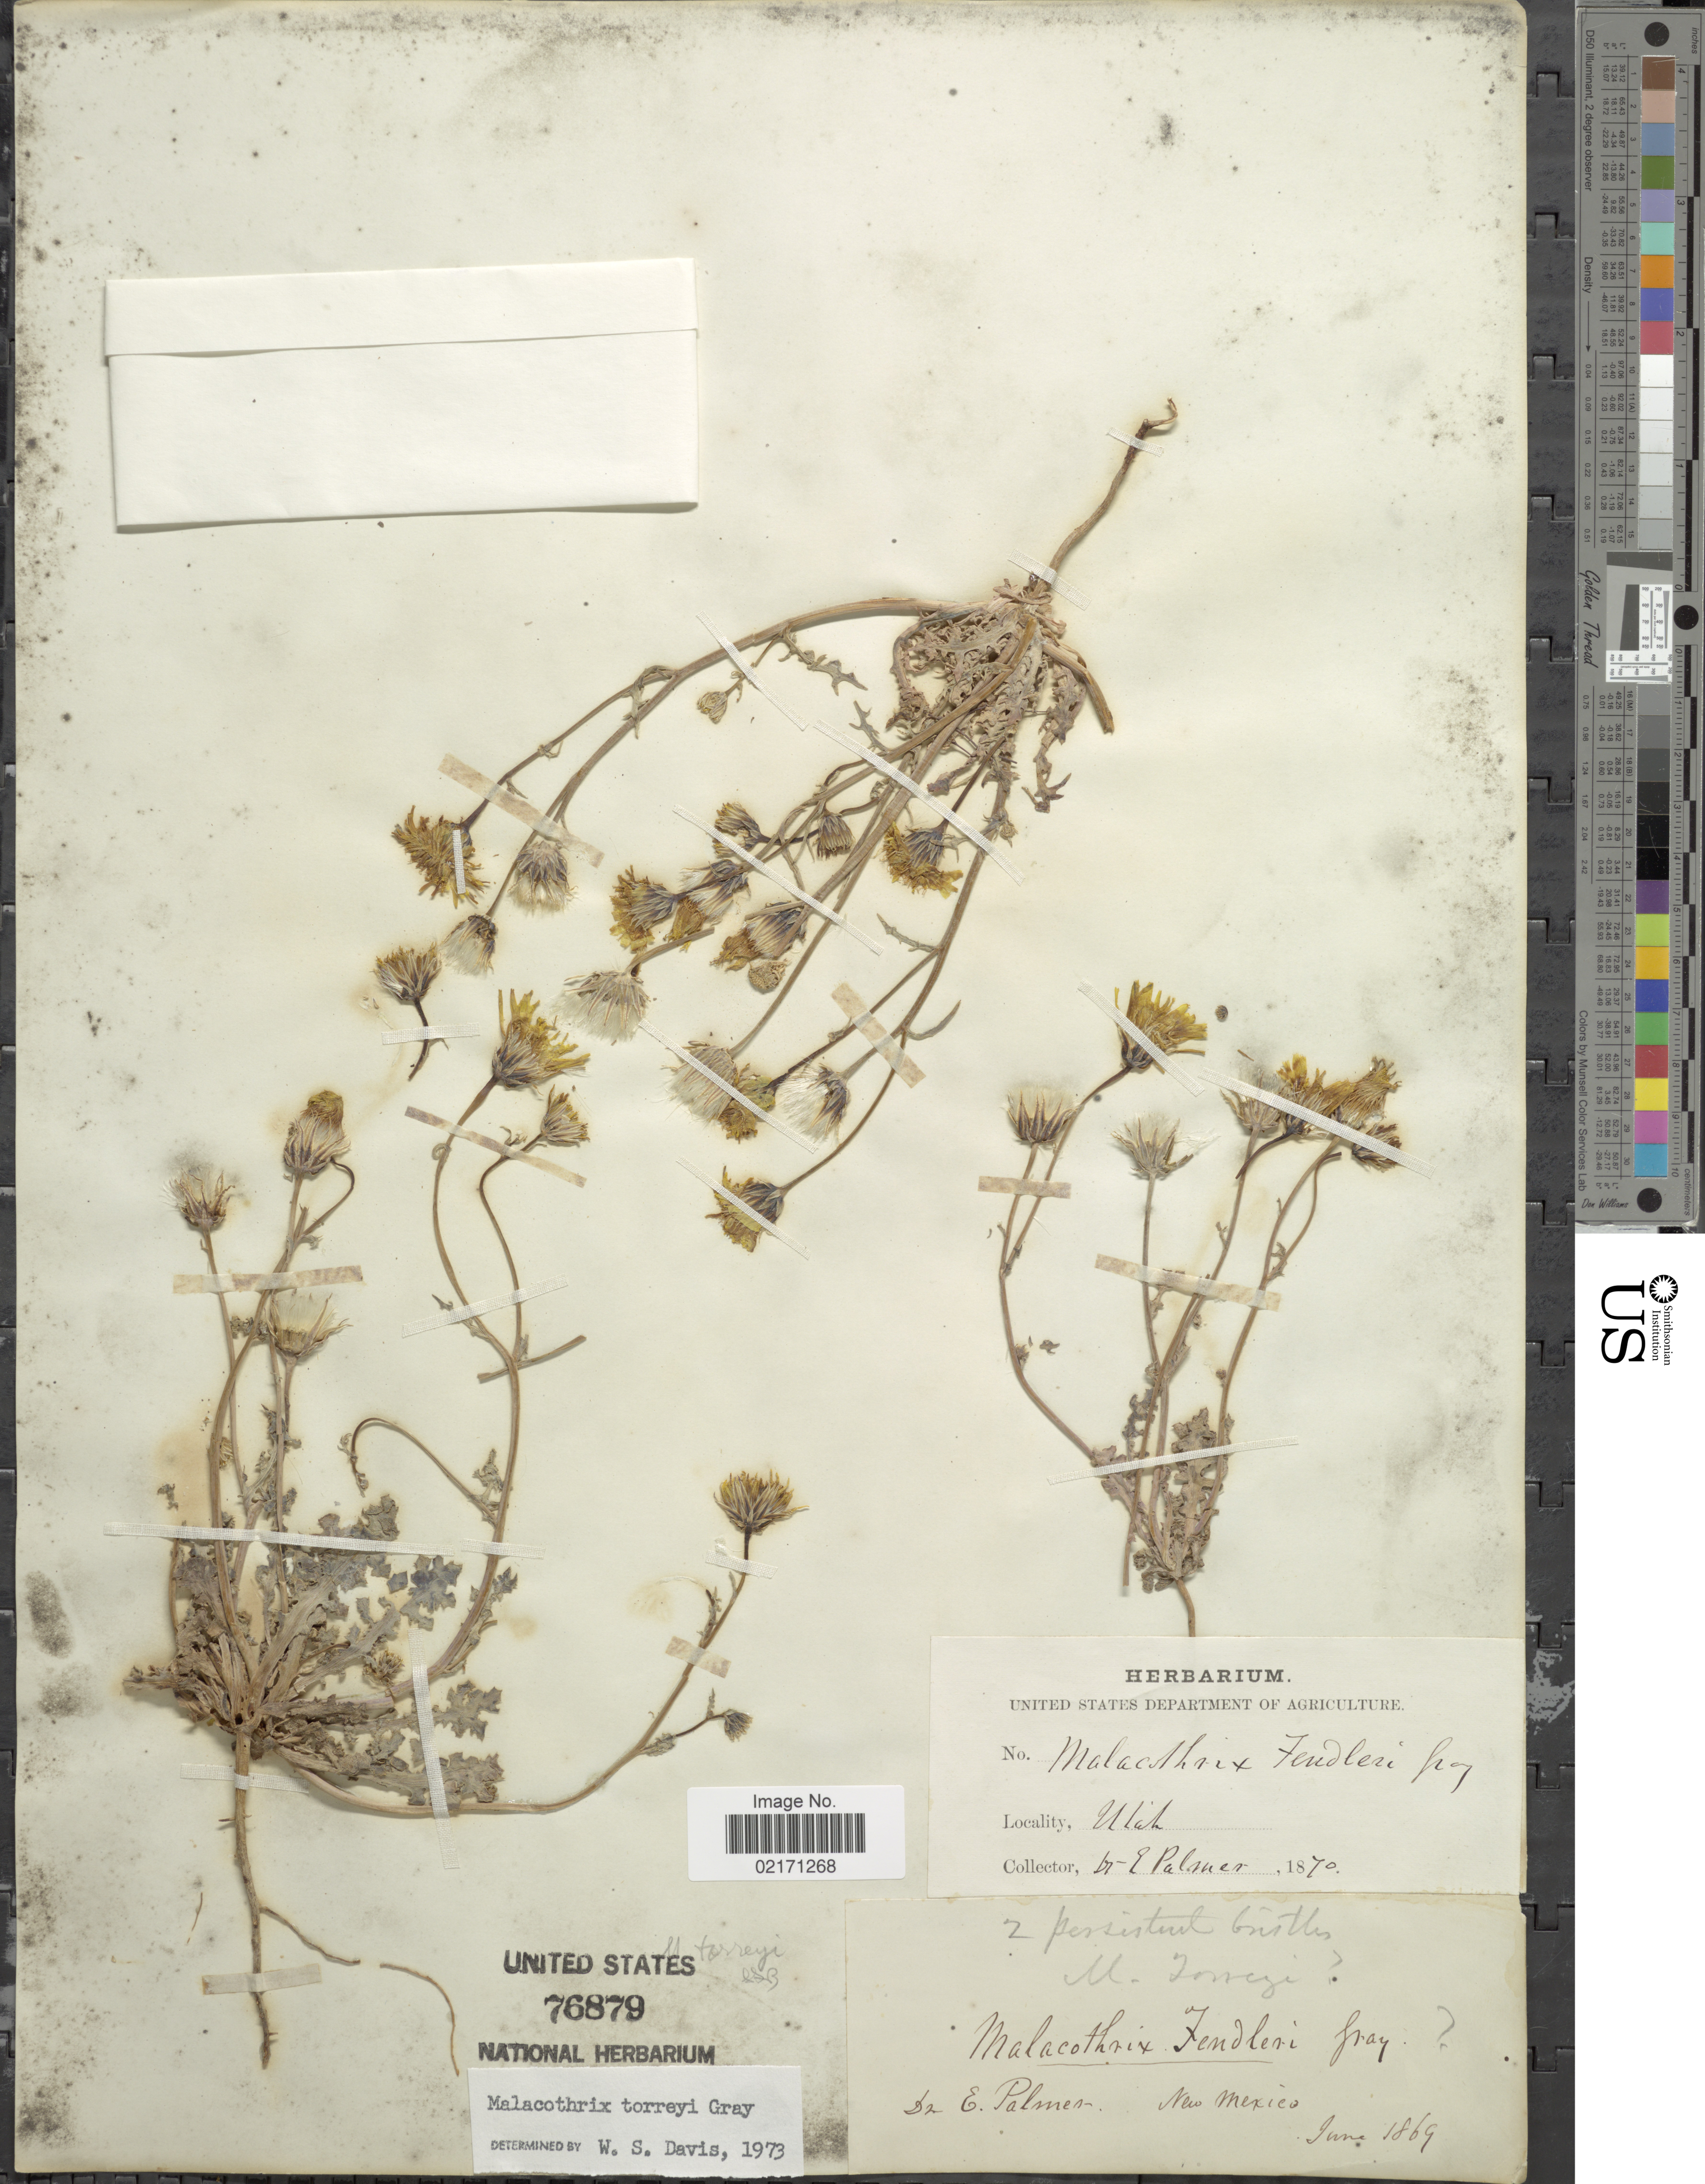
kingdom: Plantae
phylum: Tracheophyta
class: Magnoliopsida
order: Asterales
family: Asteraceae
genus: Malacothrix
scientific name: Malacothrix torreyi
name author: A. Gray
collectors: E. Palmer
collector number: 2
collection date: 1869-06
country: United States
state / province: New Mexico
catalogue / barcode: US 76879